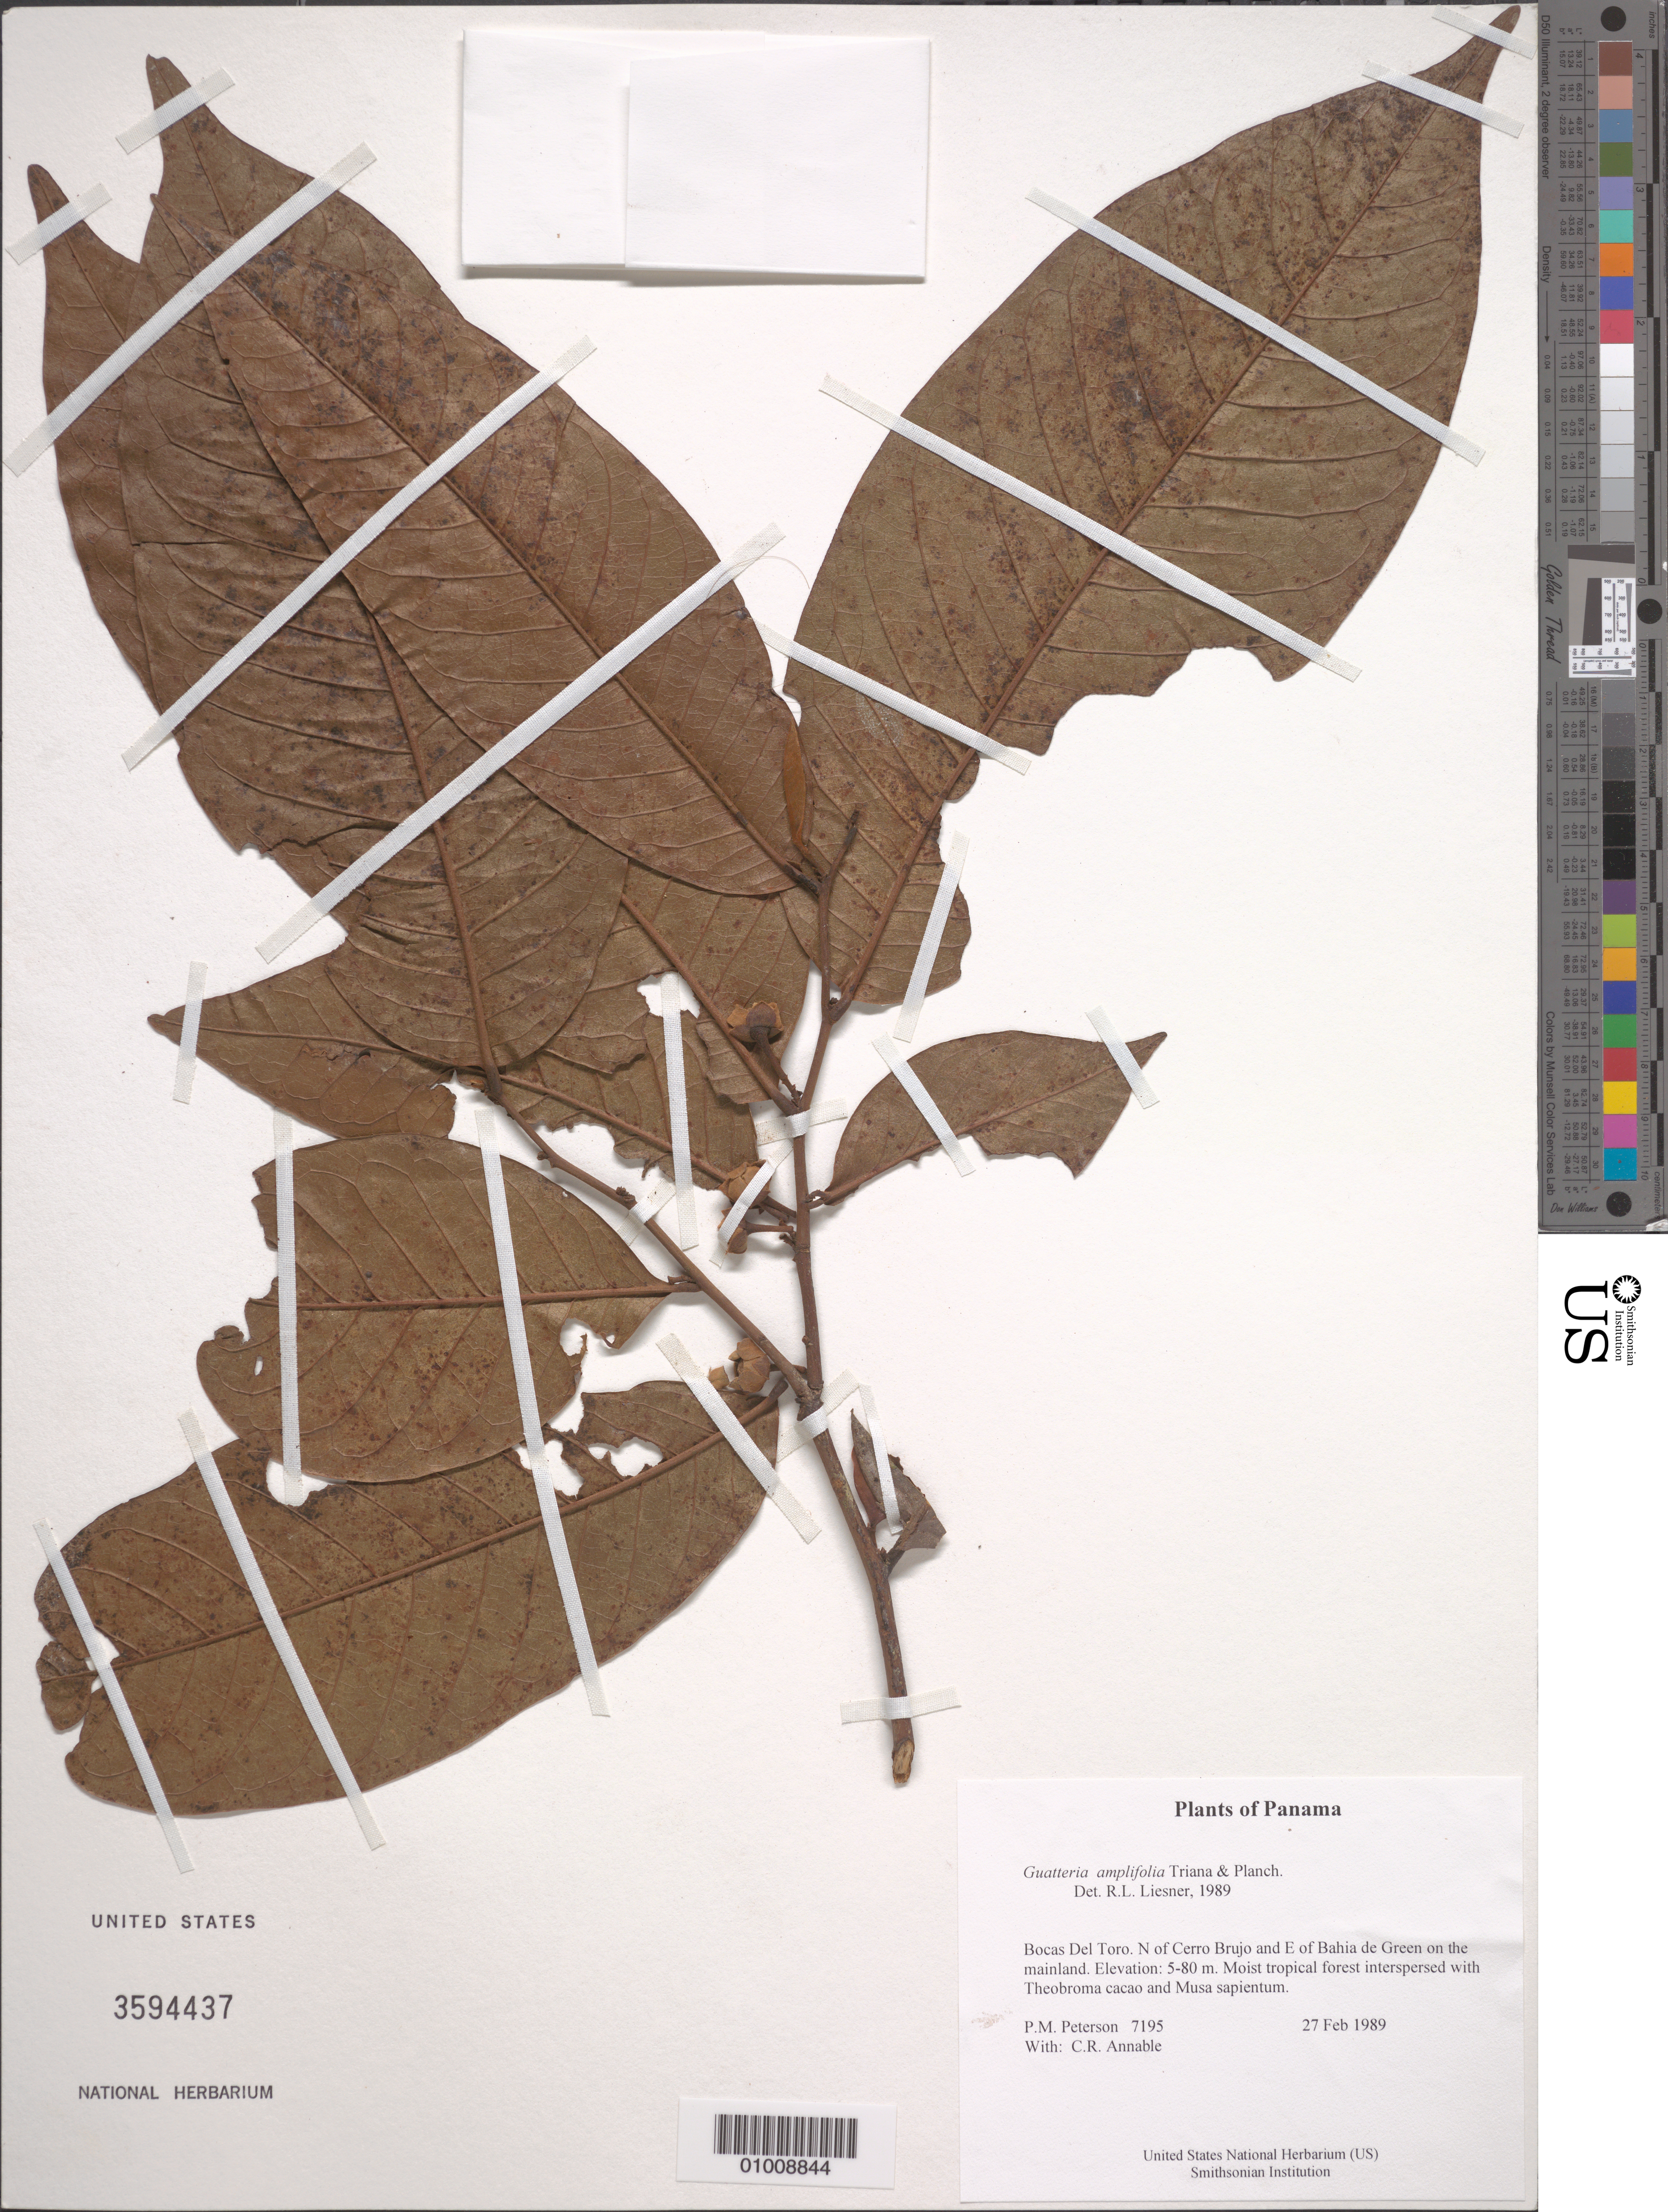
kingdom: Plantae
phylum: Tracheophyta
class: Magnoliopsida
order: Magnoliales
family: Annonaceae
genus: Guatteria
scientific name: Guatteria amplifolia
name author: Triana & Planch.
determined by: Liesner, R. L.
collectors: P. M. Peterson & C. R. Annable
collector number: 07195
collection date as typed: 27 Feb 1989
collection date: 1989-02-27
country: Panama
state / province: Bocas del Toro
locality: N of Cerro Brujo and E of Bahia de Green on the mainland.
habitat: Moist tropical forest interspersed with Theobroma cacao and Musa sapientum.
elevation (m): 5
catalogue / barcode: US 3594437